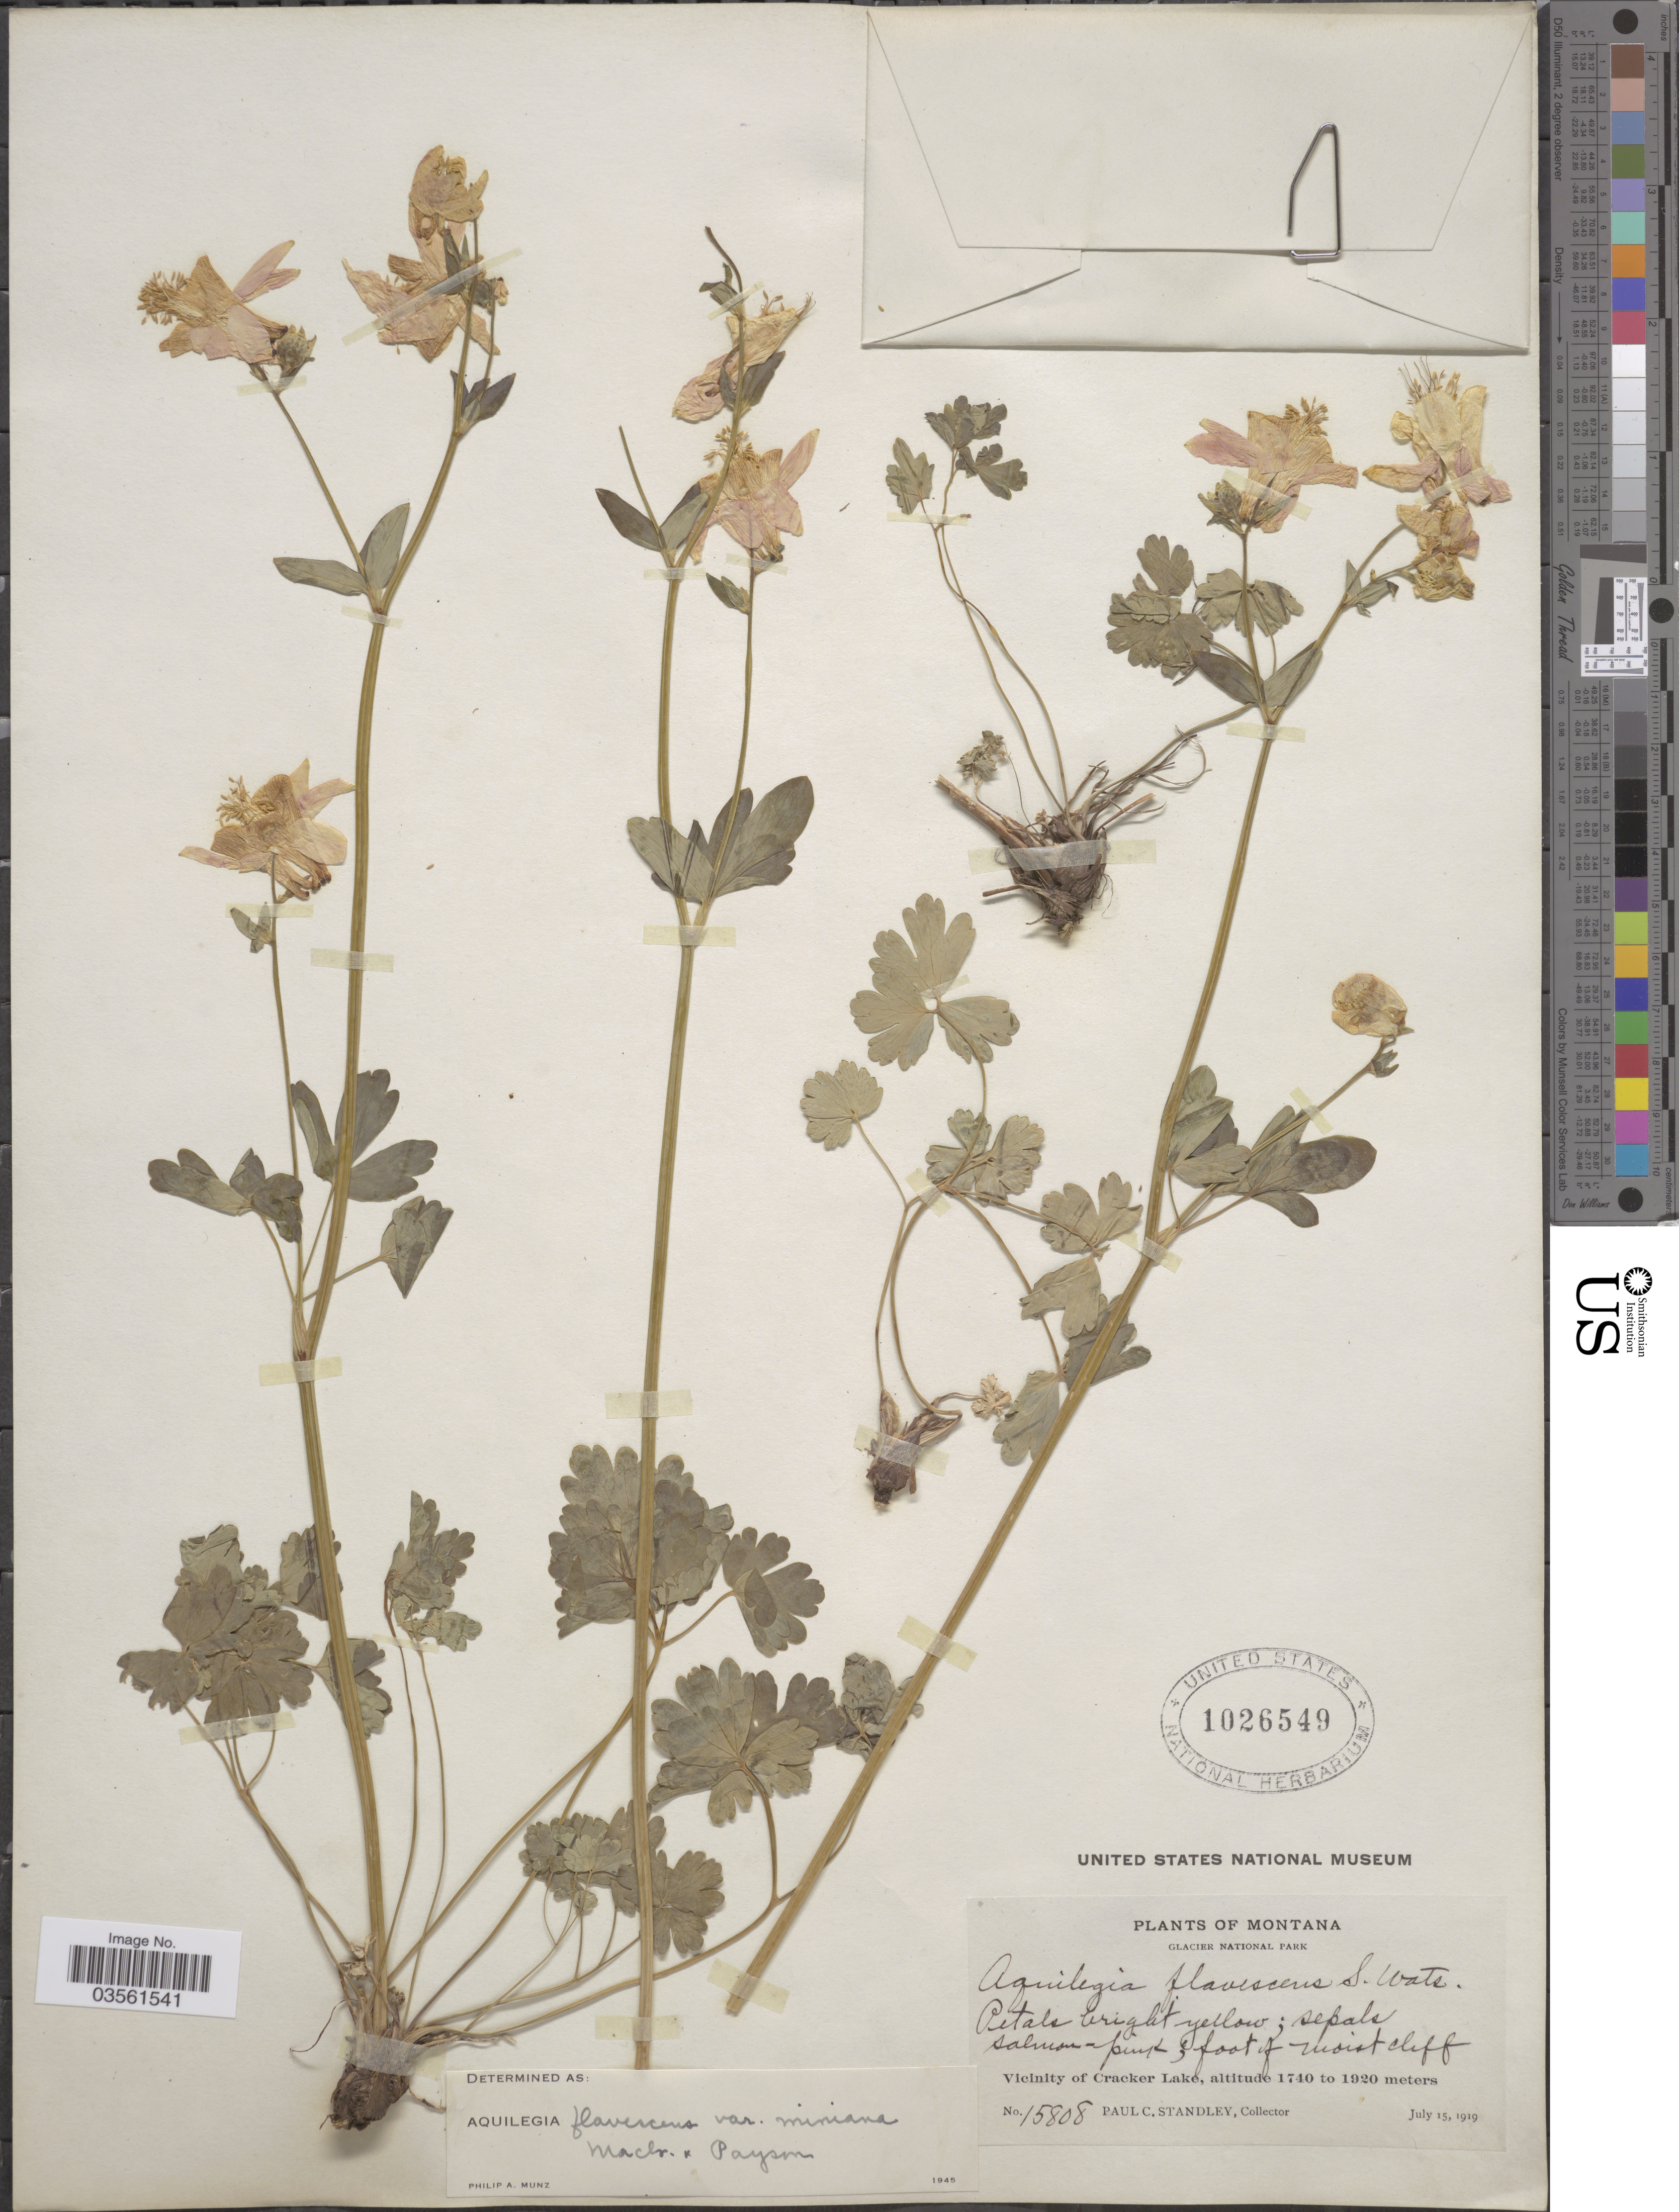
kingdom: Plantae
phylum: Tracheophyta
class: Magnoliopsida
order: Ranunculales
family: Ranunculaceae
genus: Aquilegia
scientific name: Aquilegia flavescens var. miniana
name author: J.F. Macbr. & Payson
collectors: P. C. Standley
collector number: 15808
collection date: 1919-07-15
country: United States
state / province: Montana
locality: Glacier National Park. Vicinity of Cracker Lake.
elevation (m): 1740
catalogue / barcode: US 1026549